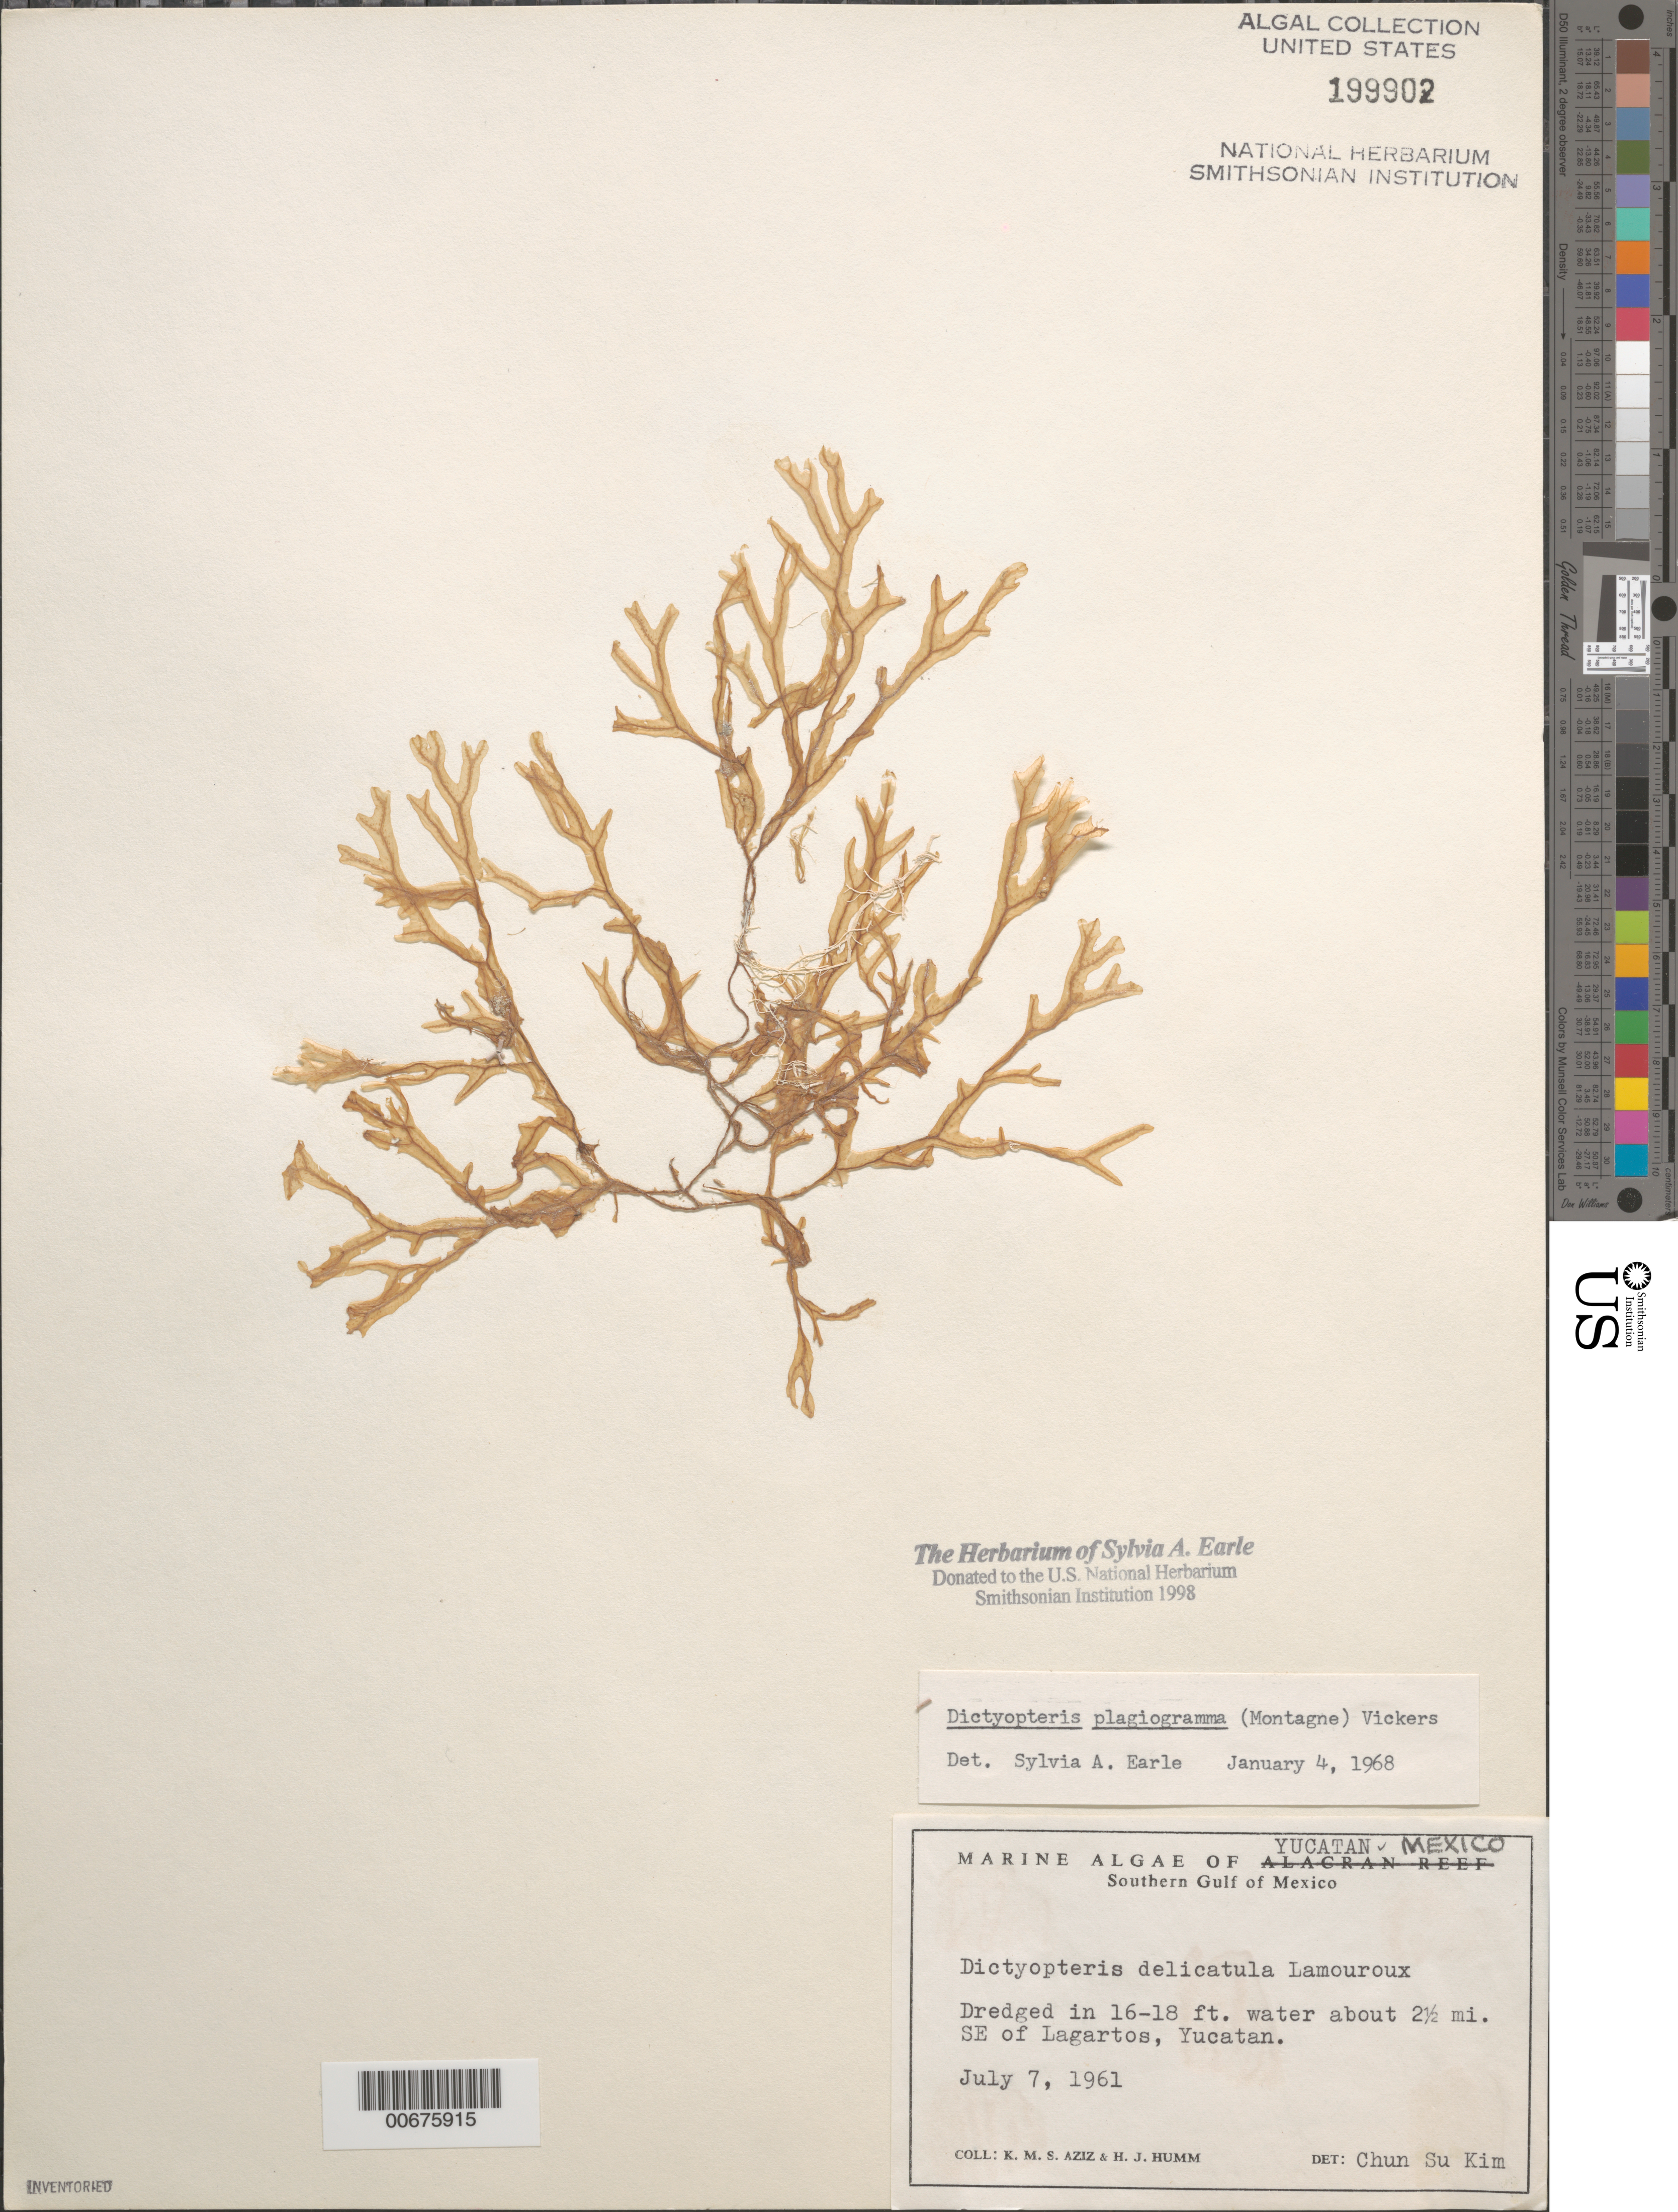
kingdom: Chromista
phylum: Ochrophyta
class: Phaeophyceae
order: Dictyotales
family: Dictyotaceae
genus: Dictyopteris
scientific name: Dictyopteris plagiogramma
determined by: Earle, S. A.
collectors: K. M. Aziz & H. J. Humm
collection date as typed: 07 Jul 1961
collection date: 1961-07-07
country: Mexico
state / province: Yucatan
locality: Ca. 2.5 miles southeast of Lagartos, southern Gulf of Mexico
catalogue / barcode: US 199902